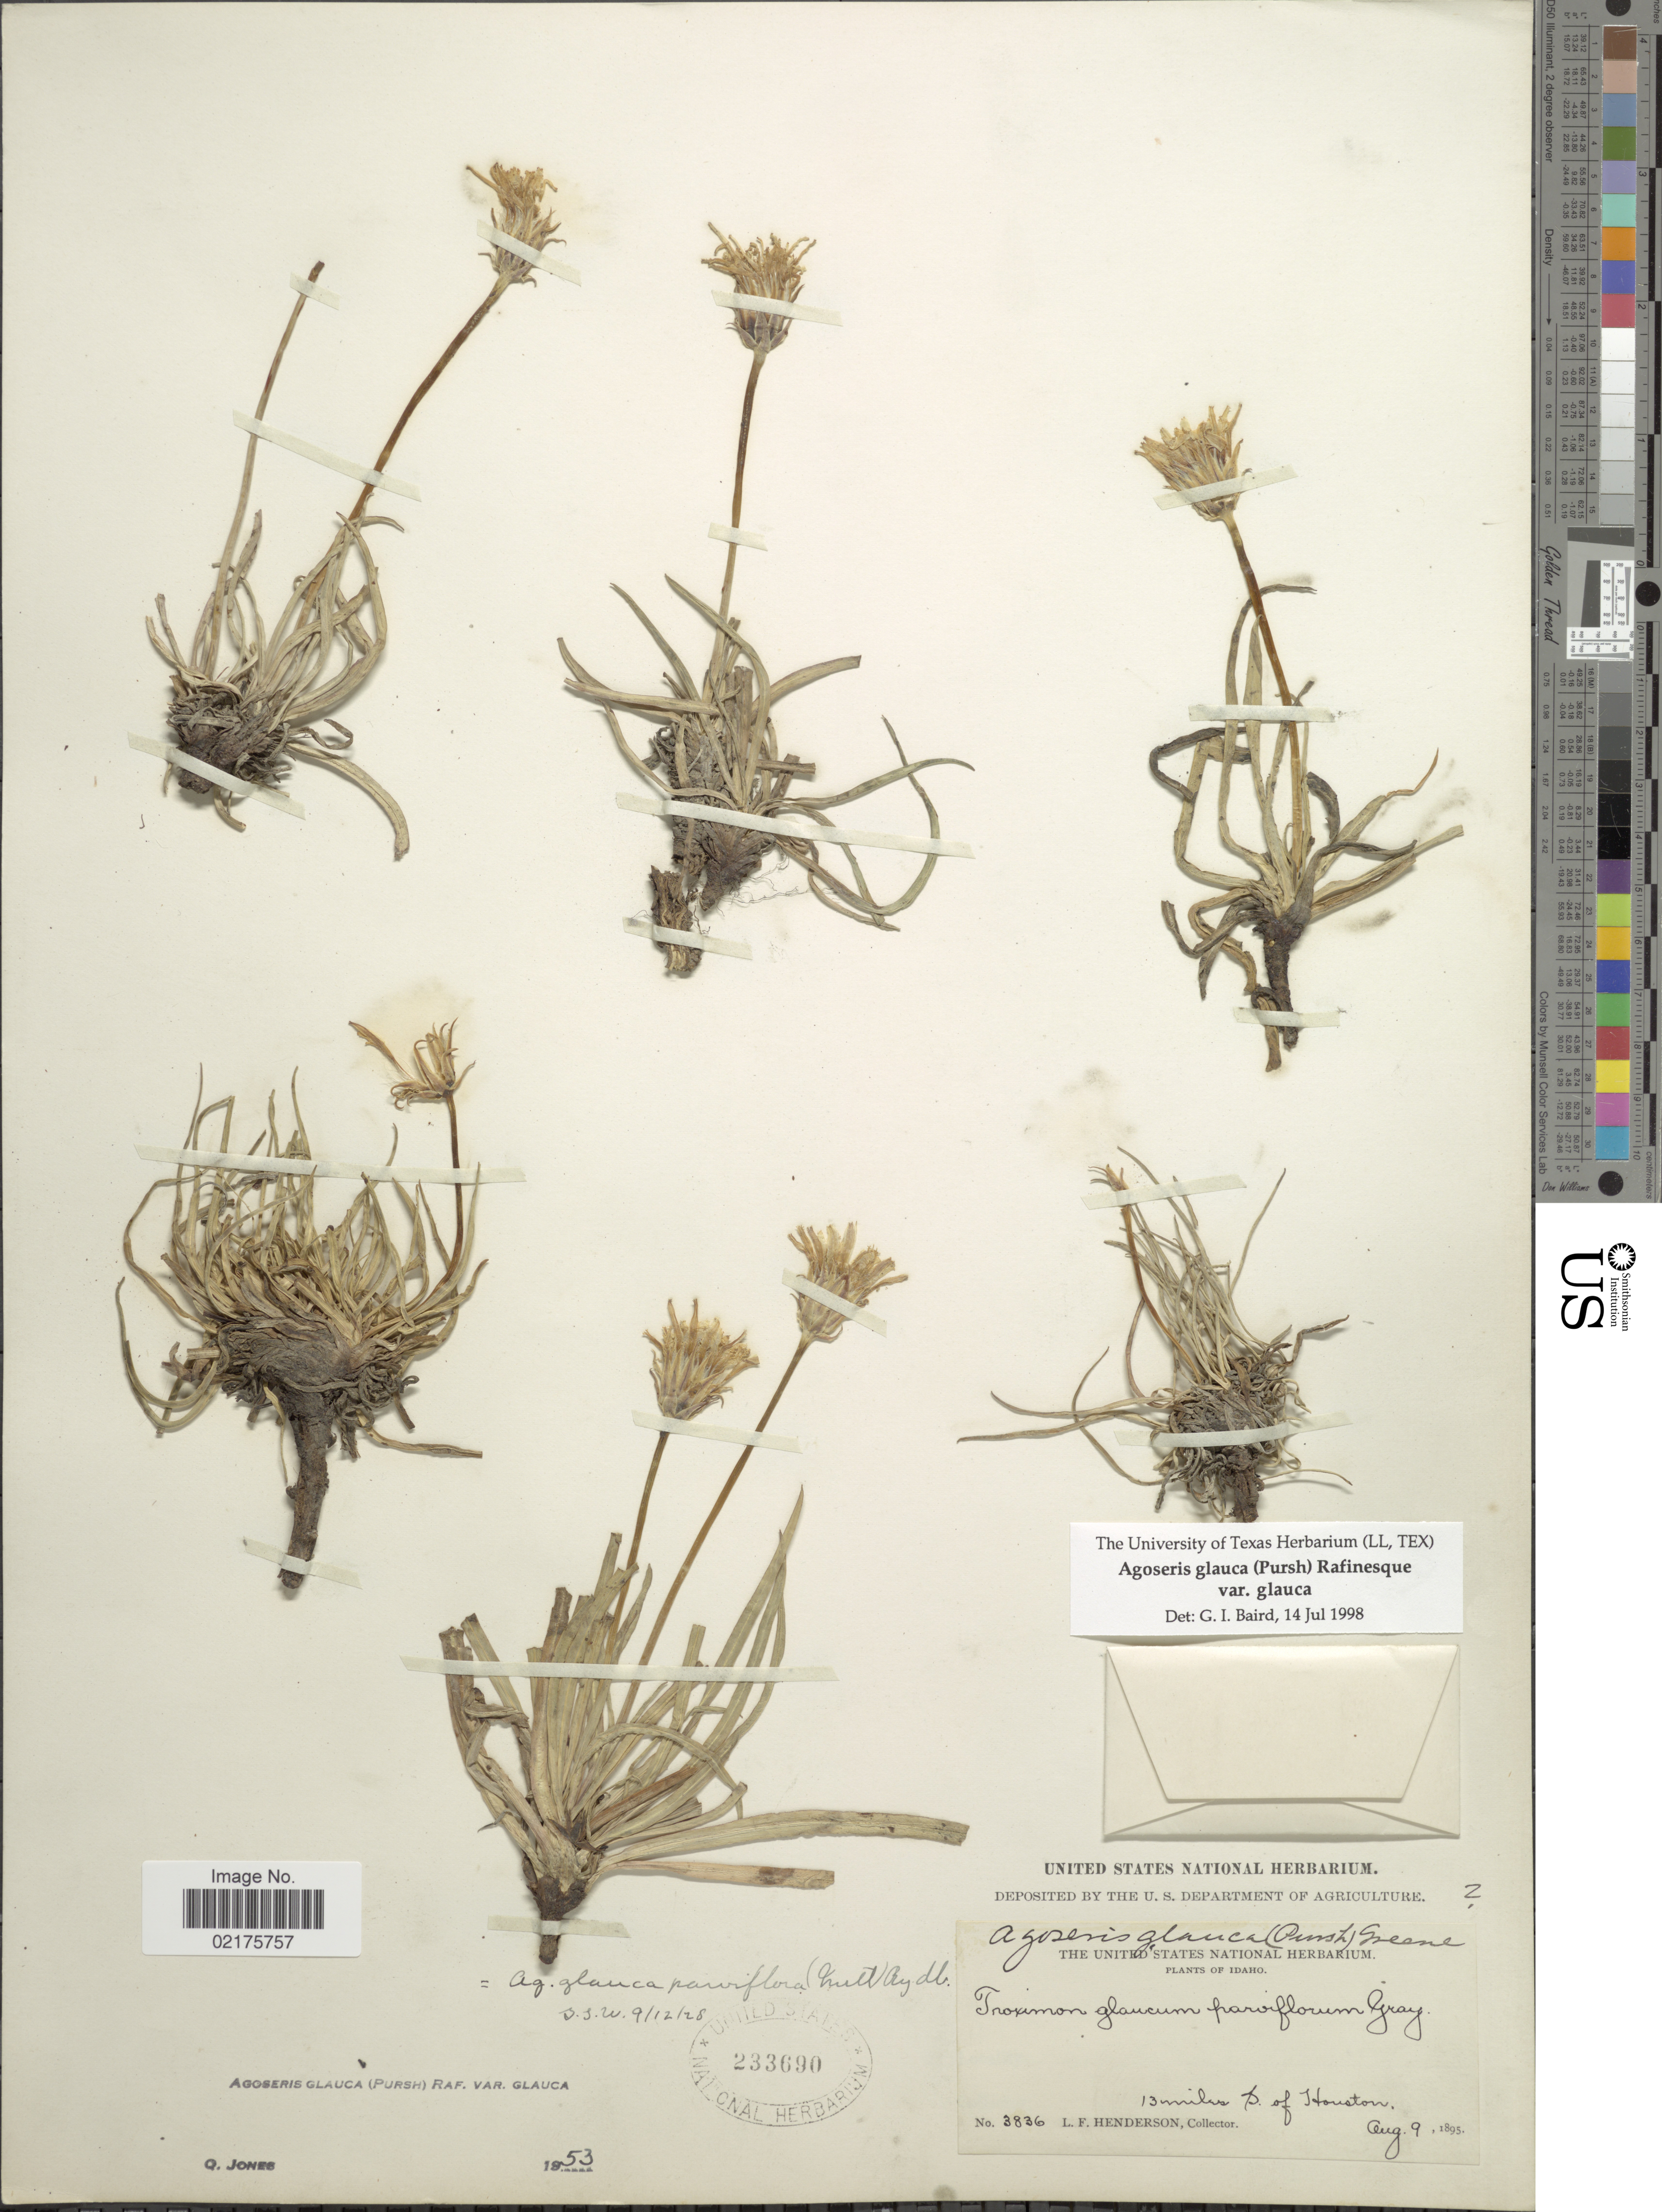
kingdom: Plantae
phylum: Tracheophyta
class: Magnoliopsida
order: Asterales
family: Asteraceae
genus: Agoseris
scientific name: Agoseris glauca var. glauca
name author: (Pursh) Raf.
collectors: L. Henderson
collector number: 3836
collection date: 1895-08-09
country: United States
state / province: Idaho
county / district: Custer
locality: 13 miles S of Houston.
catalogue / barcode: US 233690